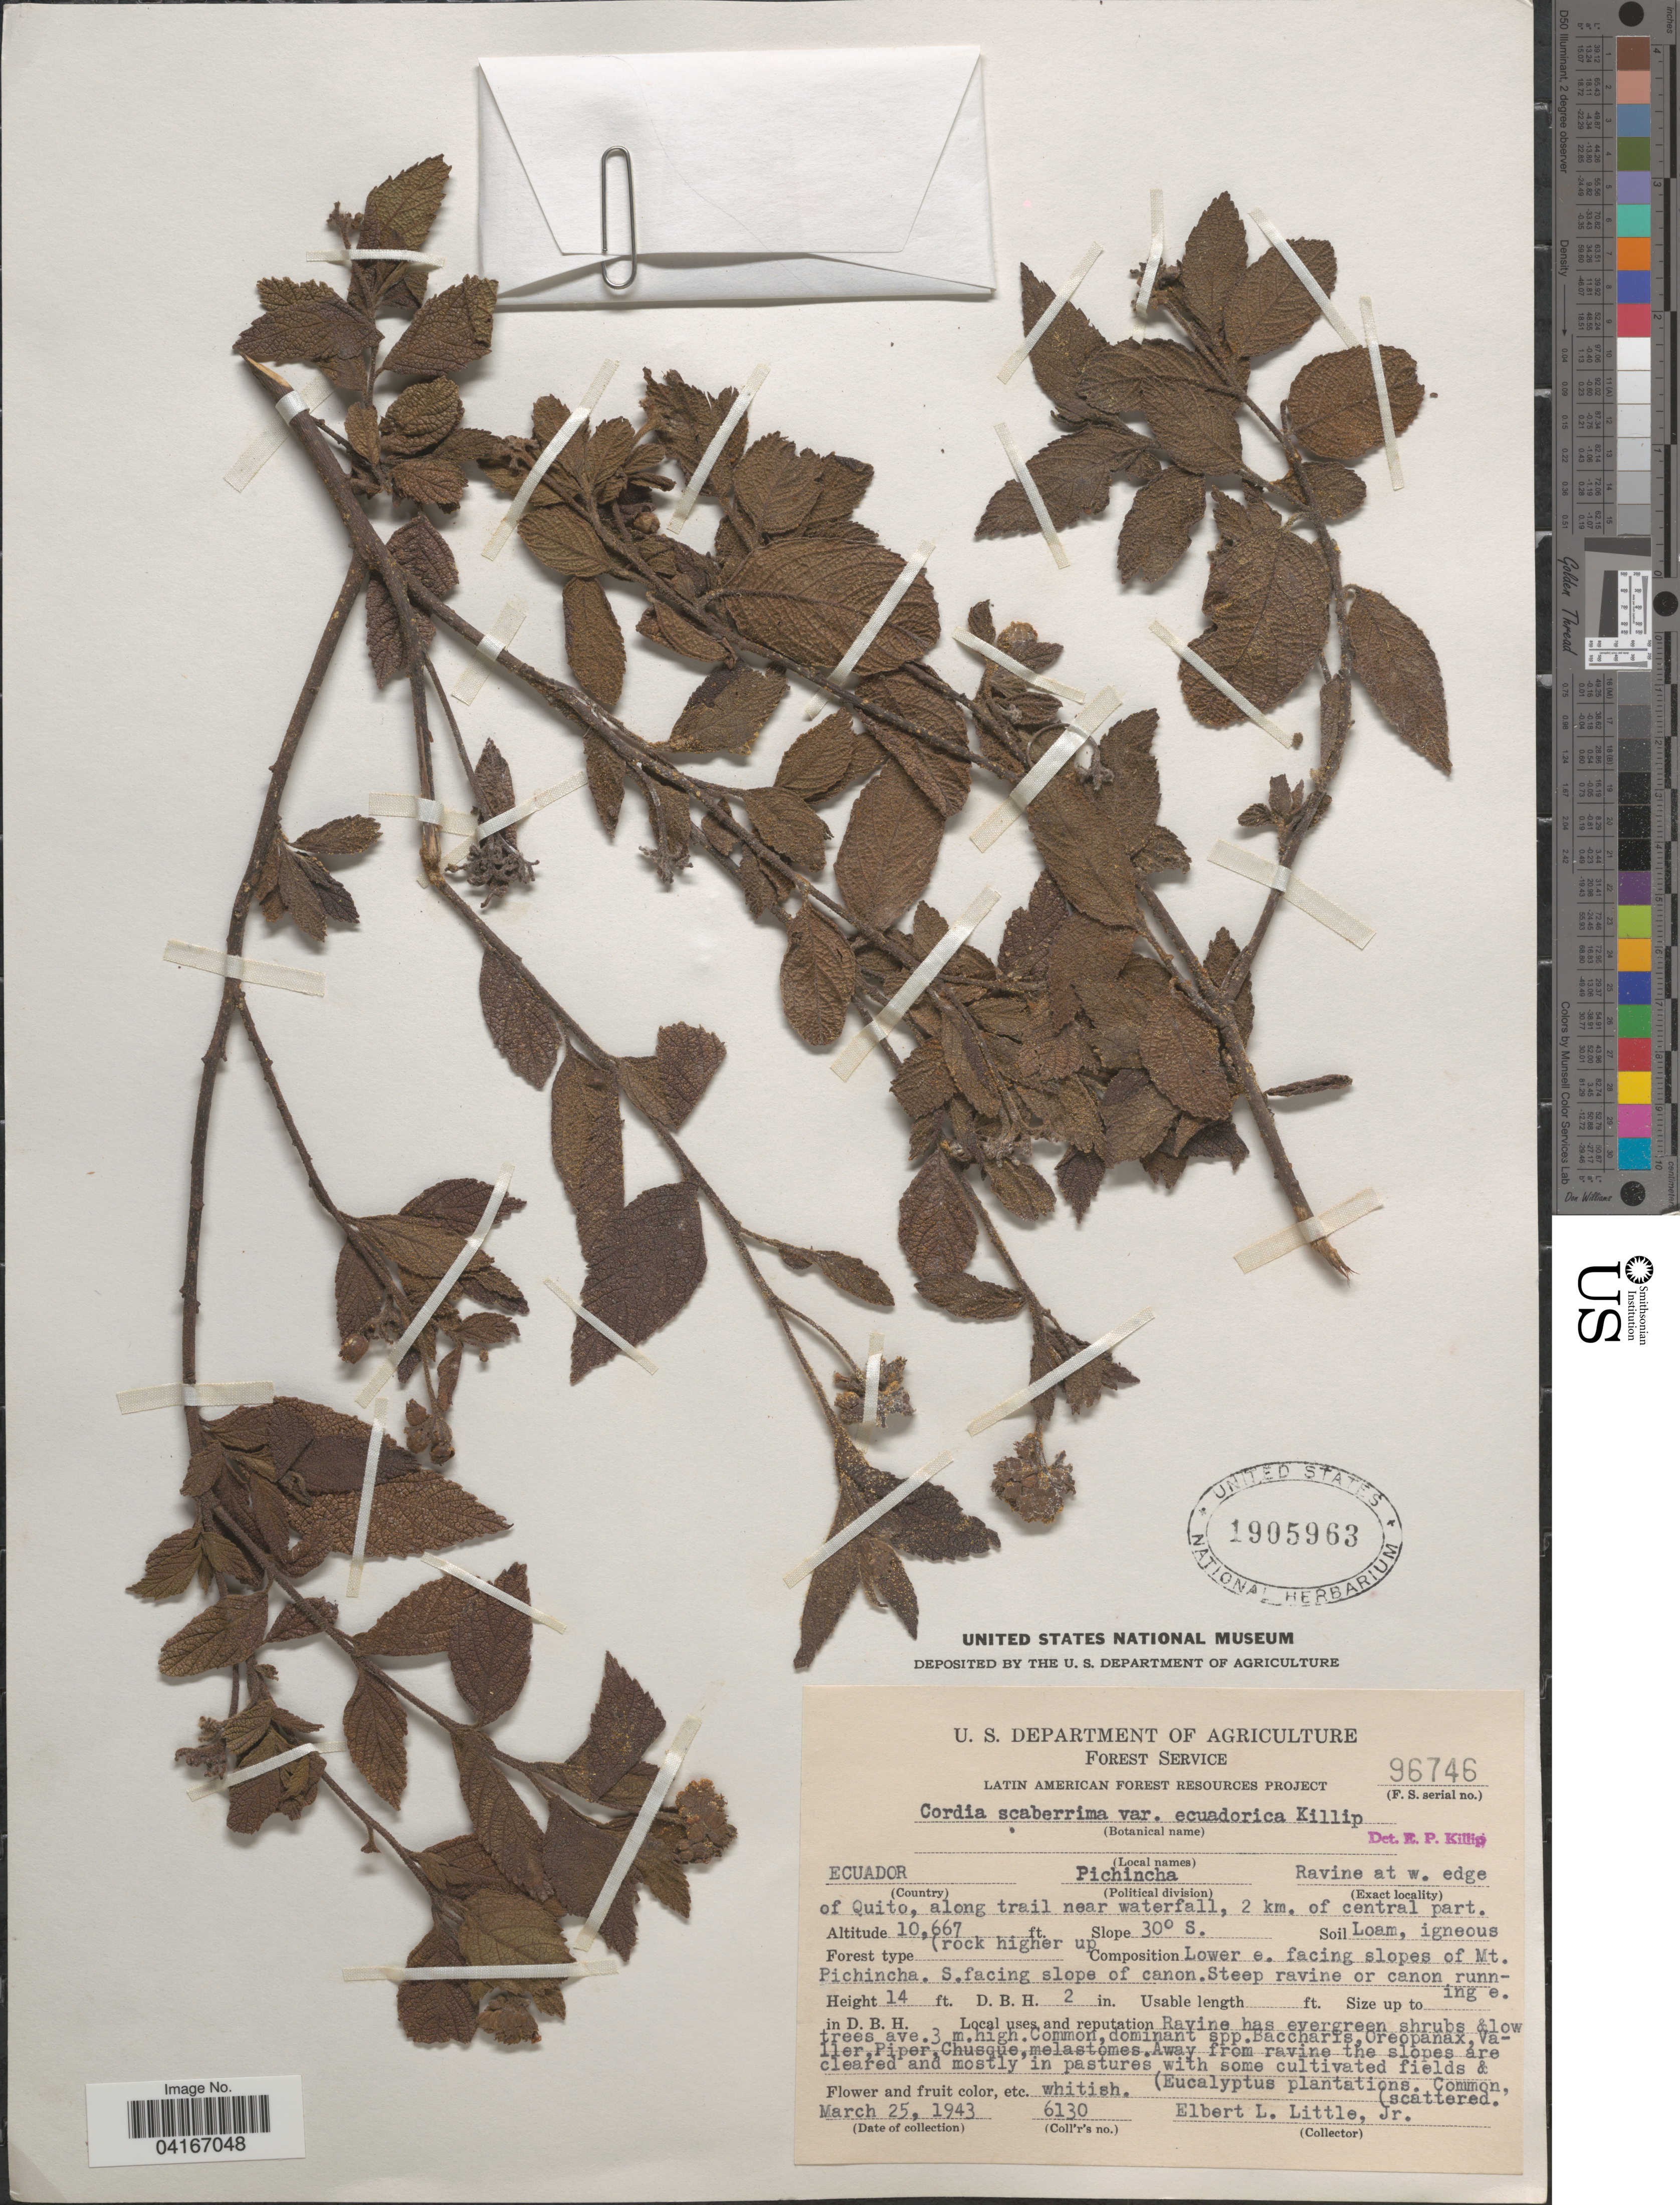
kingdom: Plantae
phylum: Tracheophyta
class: Magnoliopsida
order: Boraginales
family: Cordiaceae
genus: Cordia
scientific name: Cordia scaberrima var. ecuadorica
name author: Killip & J.F. Macbr.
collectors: E. Doolittle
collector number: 6130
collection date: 1943-03-25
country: Ecuador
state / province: Pichincha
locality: Ravine at w. edge of Quito, along trail near waterfall, 2 km. of central part. Lower e. facing slopes of Mt. Pichincha. S. facing slope of canon.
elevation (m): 3251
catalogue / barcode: US 1905963